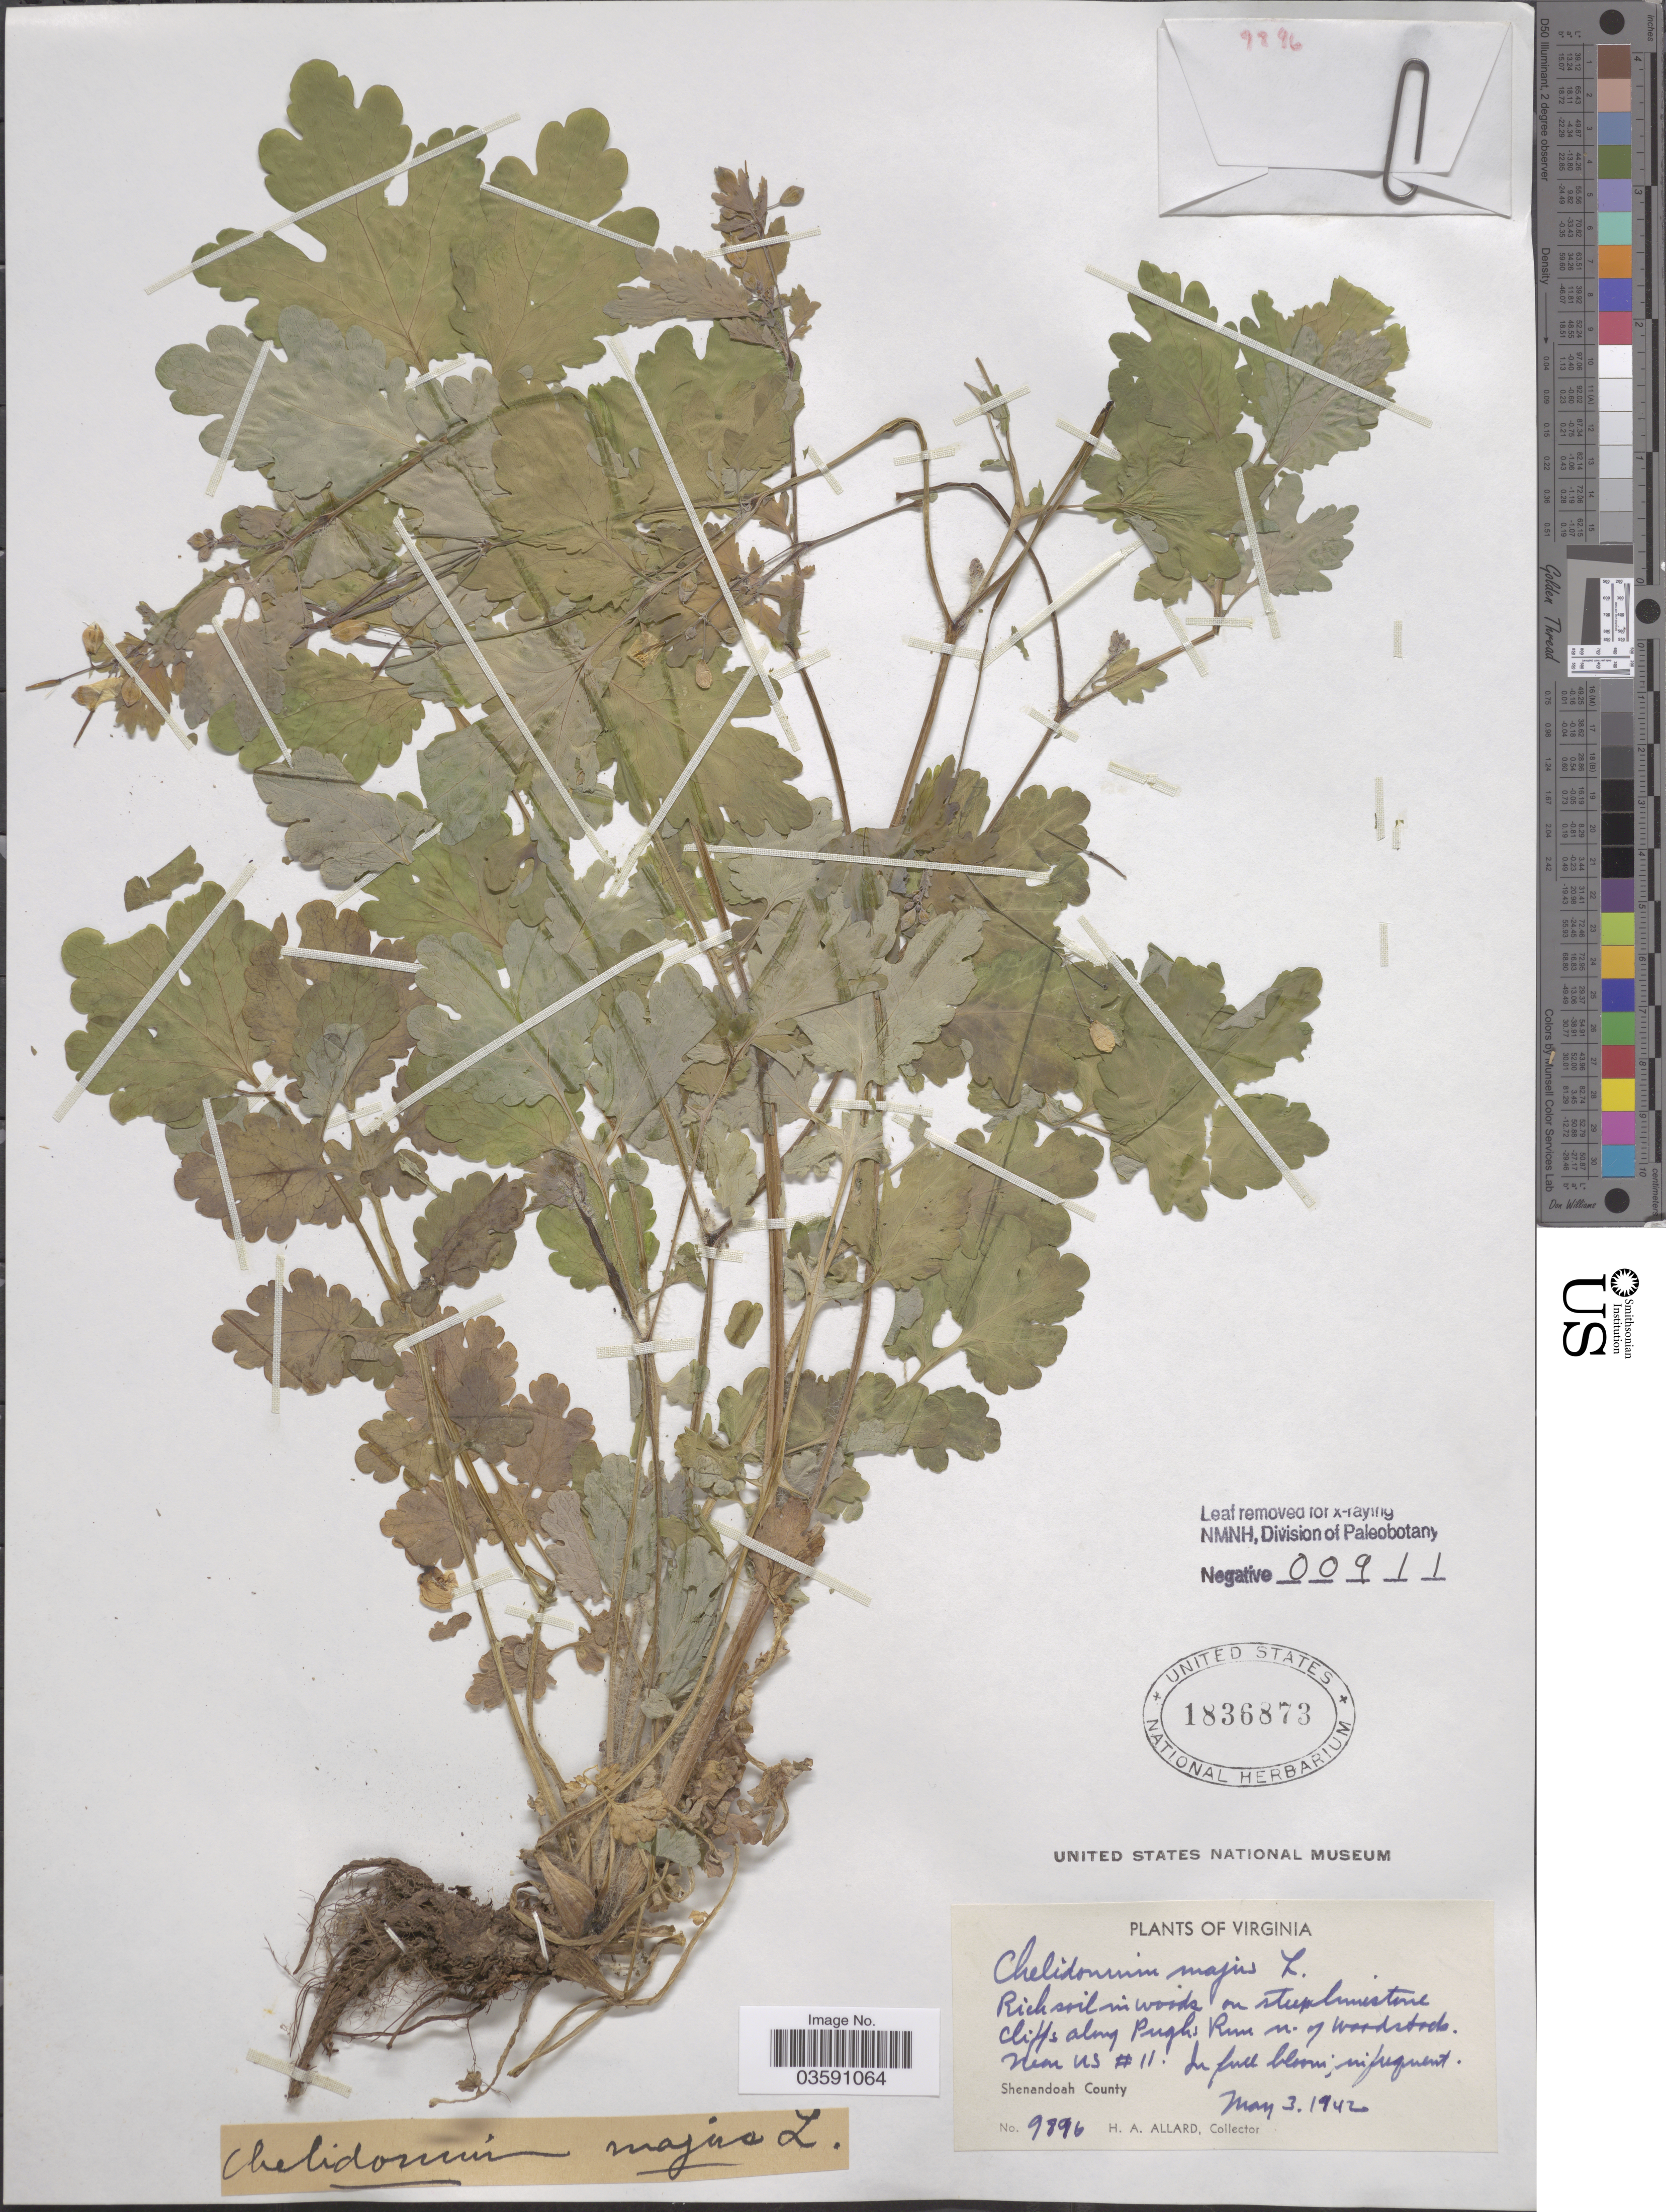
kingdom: Plantae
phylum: Tracheophyta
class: Magnoliopsida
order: Ranunculales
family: Papaveraceae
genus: Chelidonium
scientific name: Chelidonium majus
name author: L.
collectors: H. A. Allard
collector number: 9896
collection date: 1942-05-03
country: United States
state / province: Virginia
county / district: Shenandoah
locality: Cliffs along Pugh's Run n. of Woodstock. Near US #11. Shenandoah County.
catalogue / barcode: US 1836873